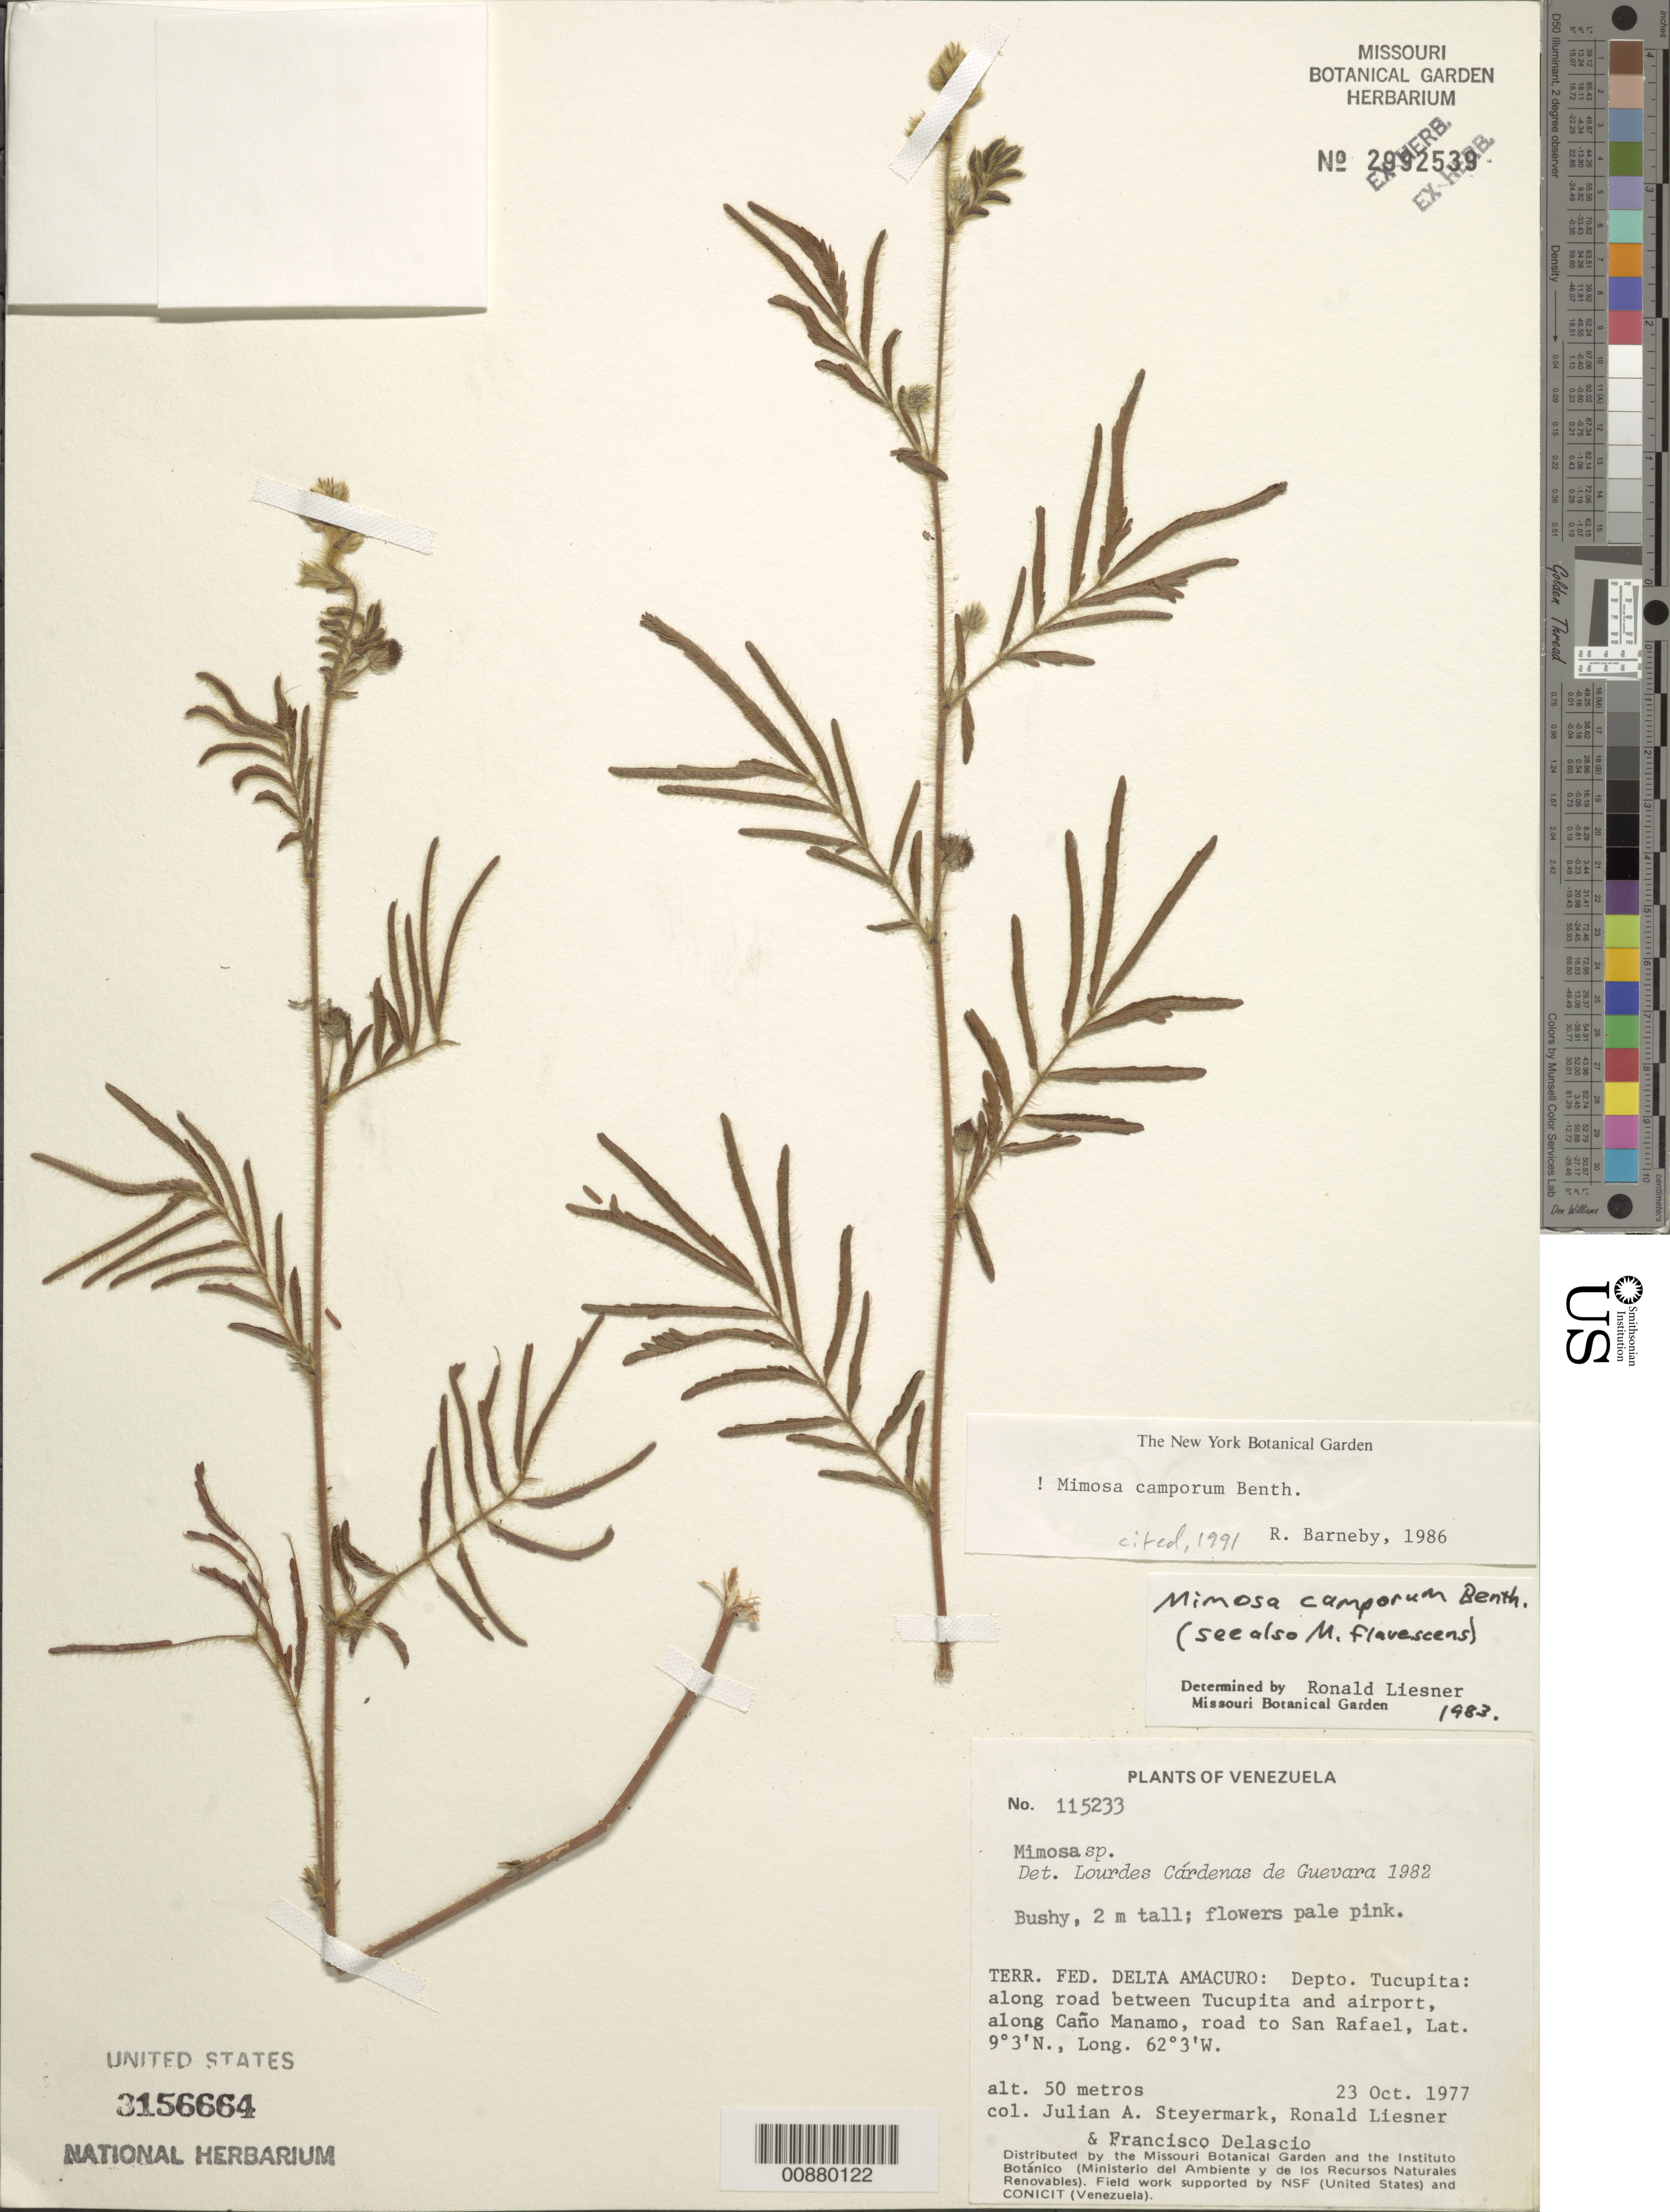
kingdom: Plantae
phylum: Tracheophyta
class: Magnoliopsida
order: Fabales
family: Fabaceae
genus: Mimosa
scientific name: Mimosa camporum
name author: Benth.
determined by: Barneby, Rupert C., (NY)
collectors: J. Steyermark, R. L. Liesner & F. Delascio C.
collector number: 115233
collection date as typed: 23-Oct-77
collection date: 1977-10-23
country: Venezuela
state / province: Delta Amacuro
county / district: Tucupita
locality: Caño Manamo, road to San Rafael; along road between Tucupita and airport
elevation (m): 50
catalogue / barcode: US 3156664